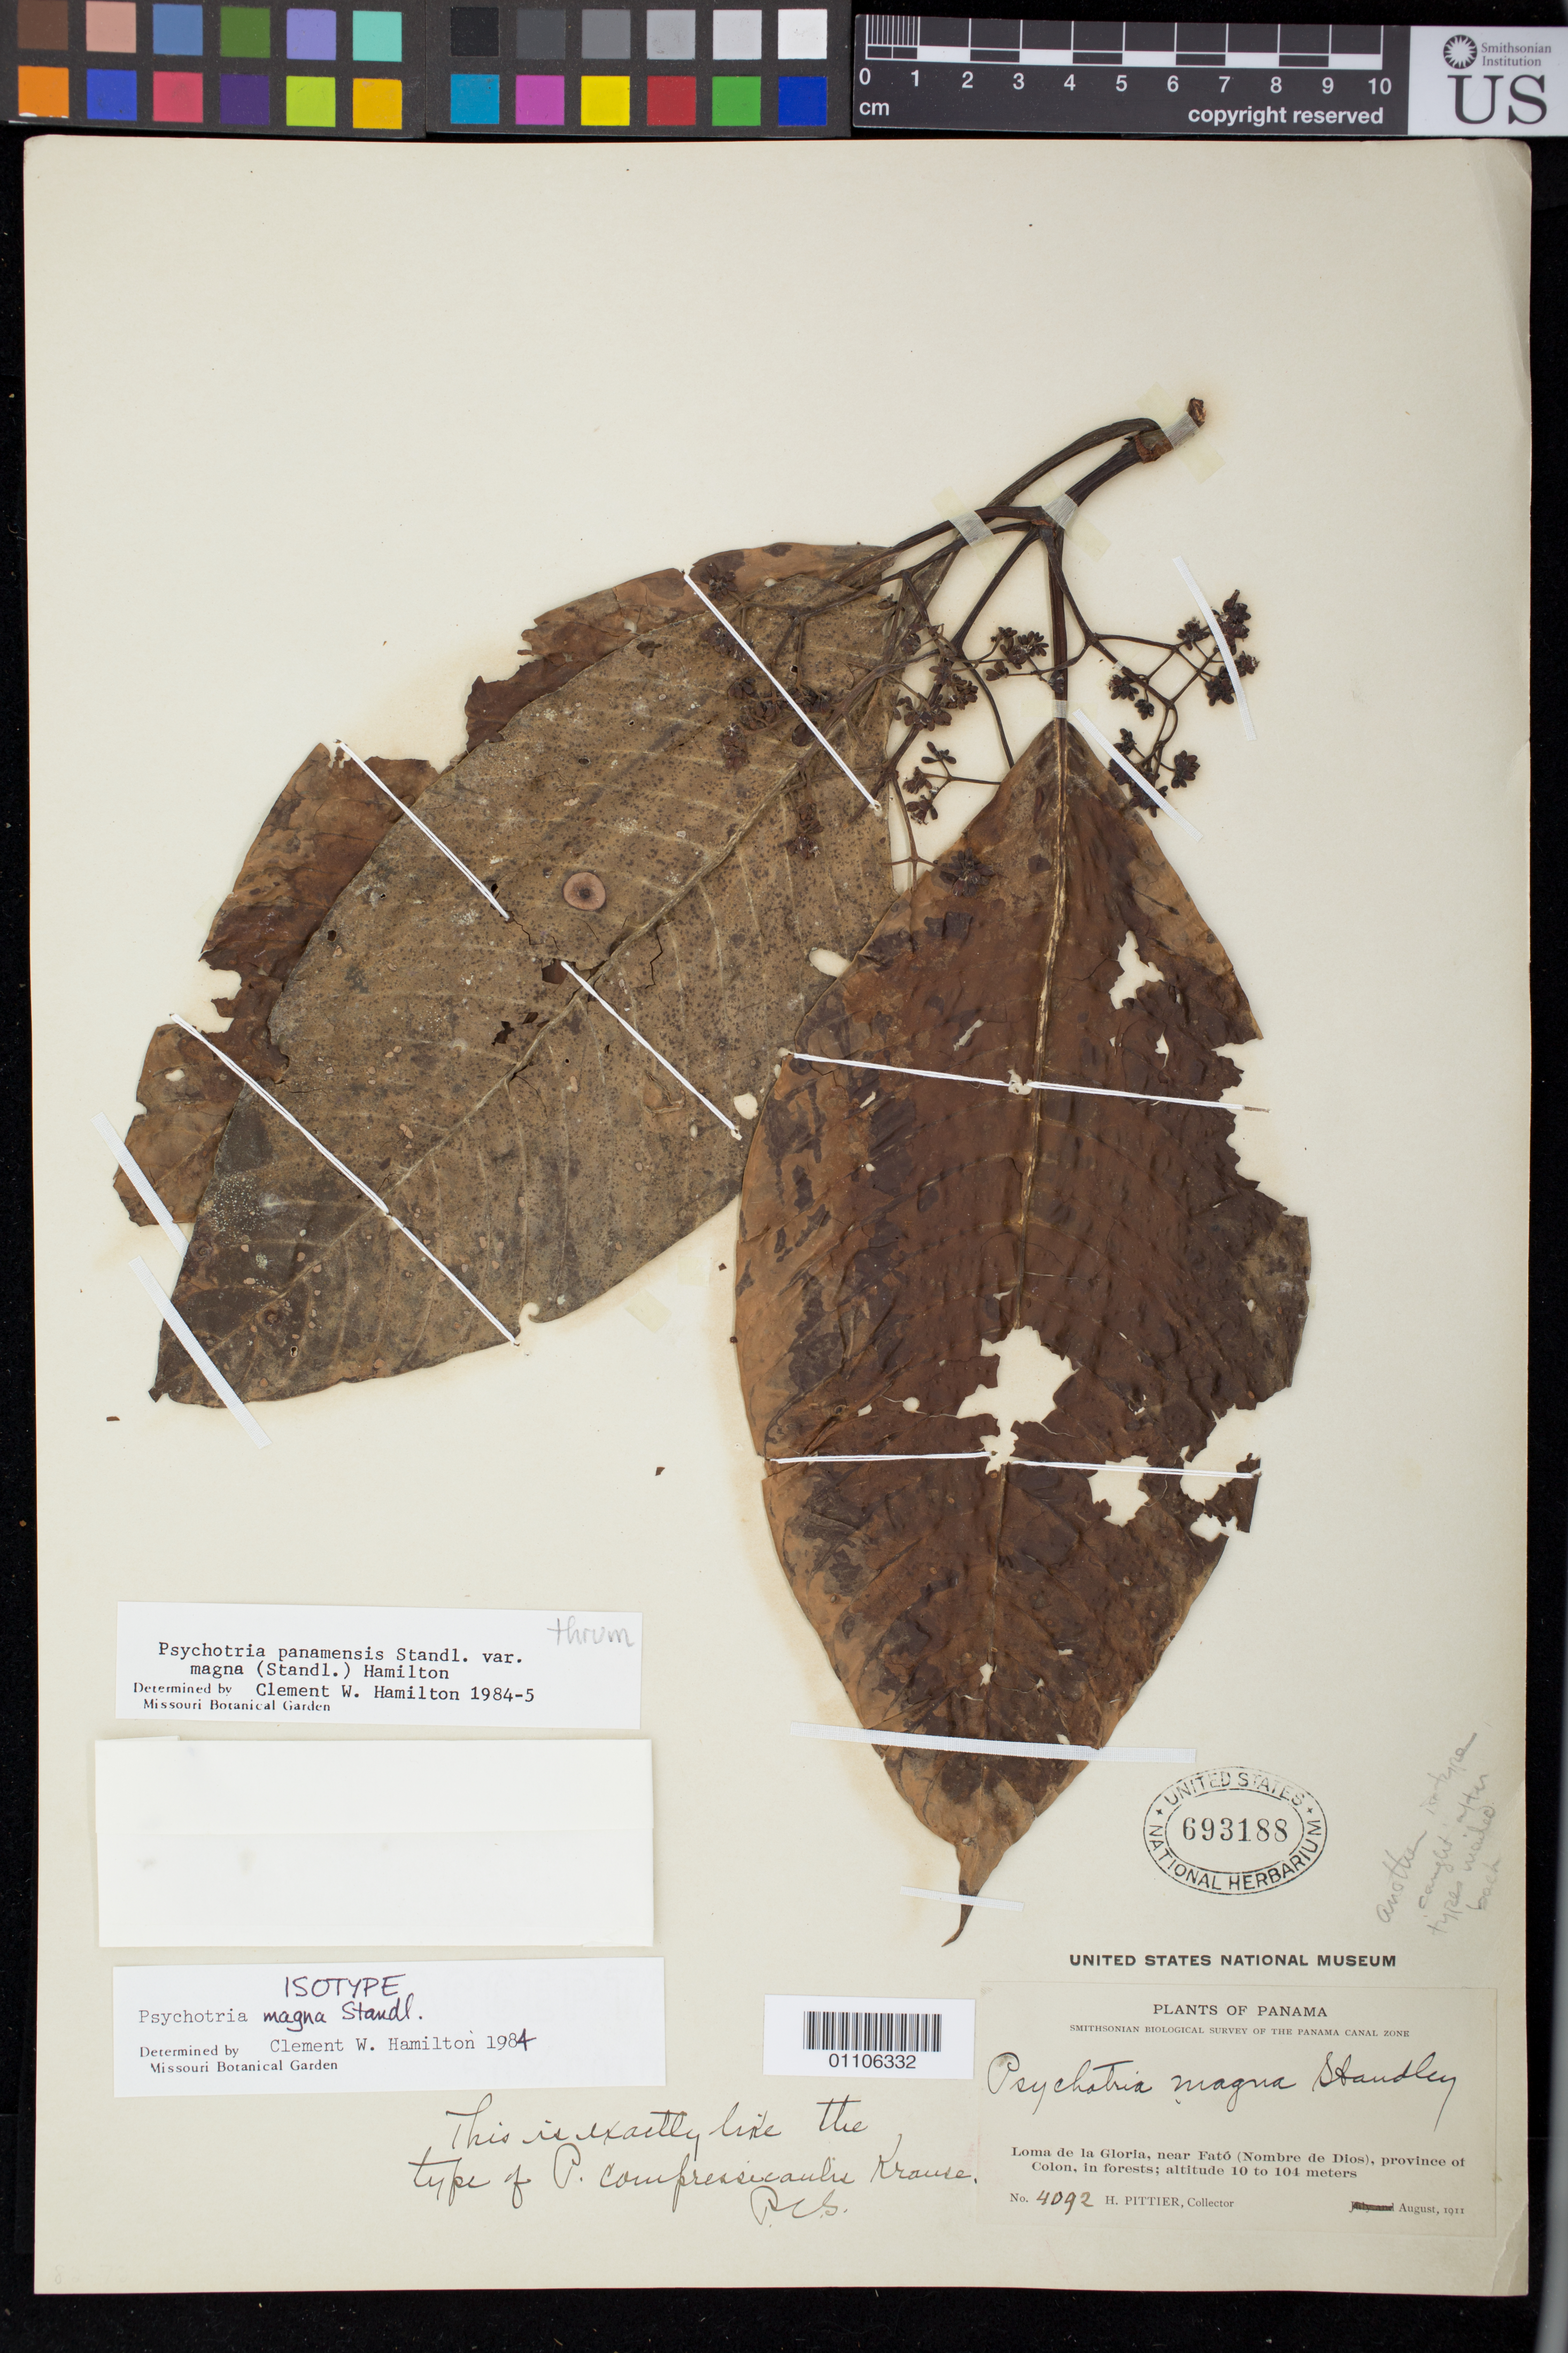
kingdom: Plantae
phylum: Tracheophyta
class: Magnoliopsida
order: Gentianales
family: Rubiaceae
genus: Psychotria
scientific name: Psychotria magna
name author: Standl.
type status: Isotype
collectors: H. F. Pittier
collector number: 4092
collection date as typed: Aug 1911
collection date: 1911-08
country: Panama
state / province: Colón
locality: Loma de La Gloria, near Fató (Nombre de Dios), province of Colon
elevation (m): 10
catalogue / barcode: US 693188